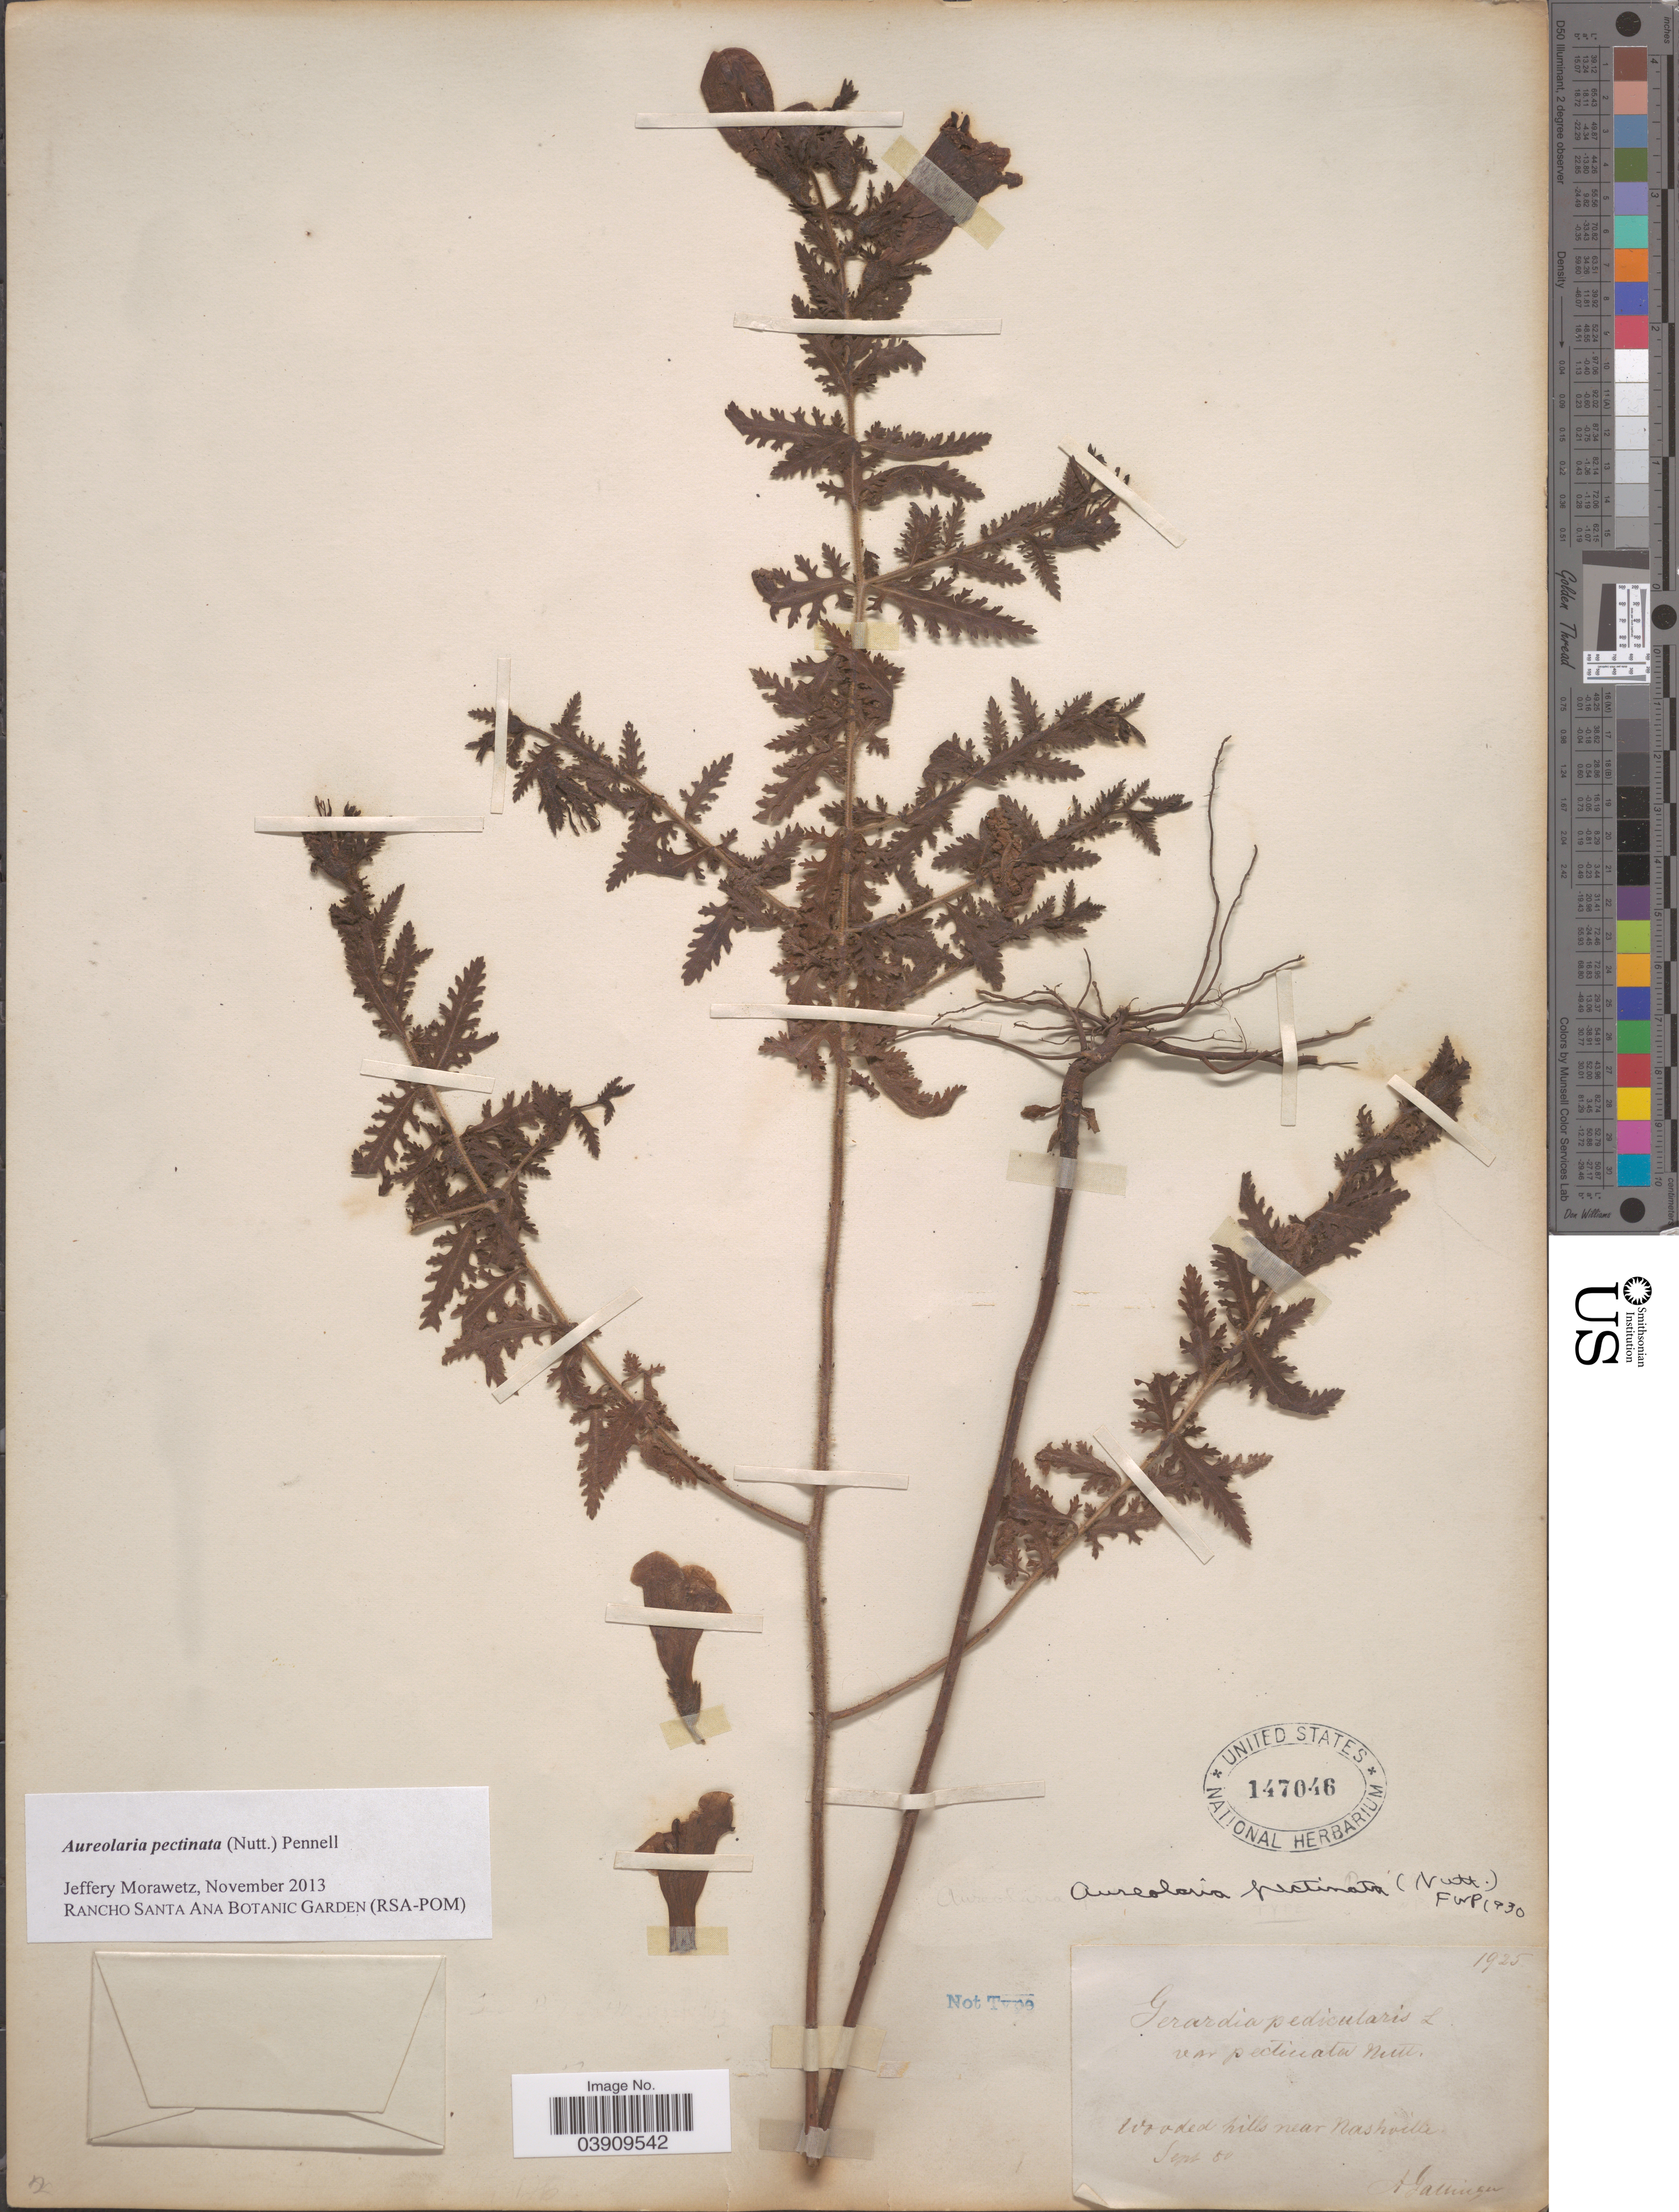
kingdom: Plantae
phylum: Tracheophyta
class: Magnoliopsida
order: Lamiales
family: Orobanchaceae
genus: Aureolaria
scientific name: Aureolaria pectinata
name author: (Nutt.) Pennell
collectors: A. Gattinger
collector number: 1925 ?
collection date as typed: Transcribed d/m/y: /9/50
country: United States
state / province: Tennessee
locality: Near Nashville.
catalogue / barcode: US 147046